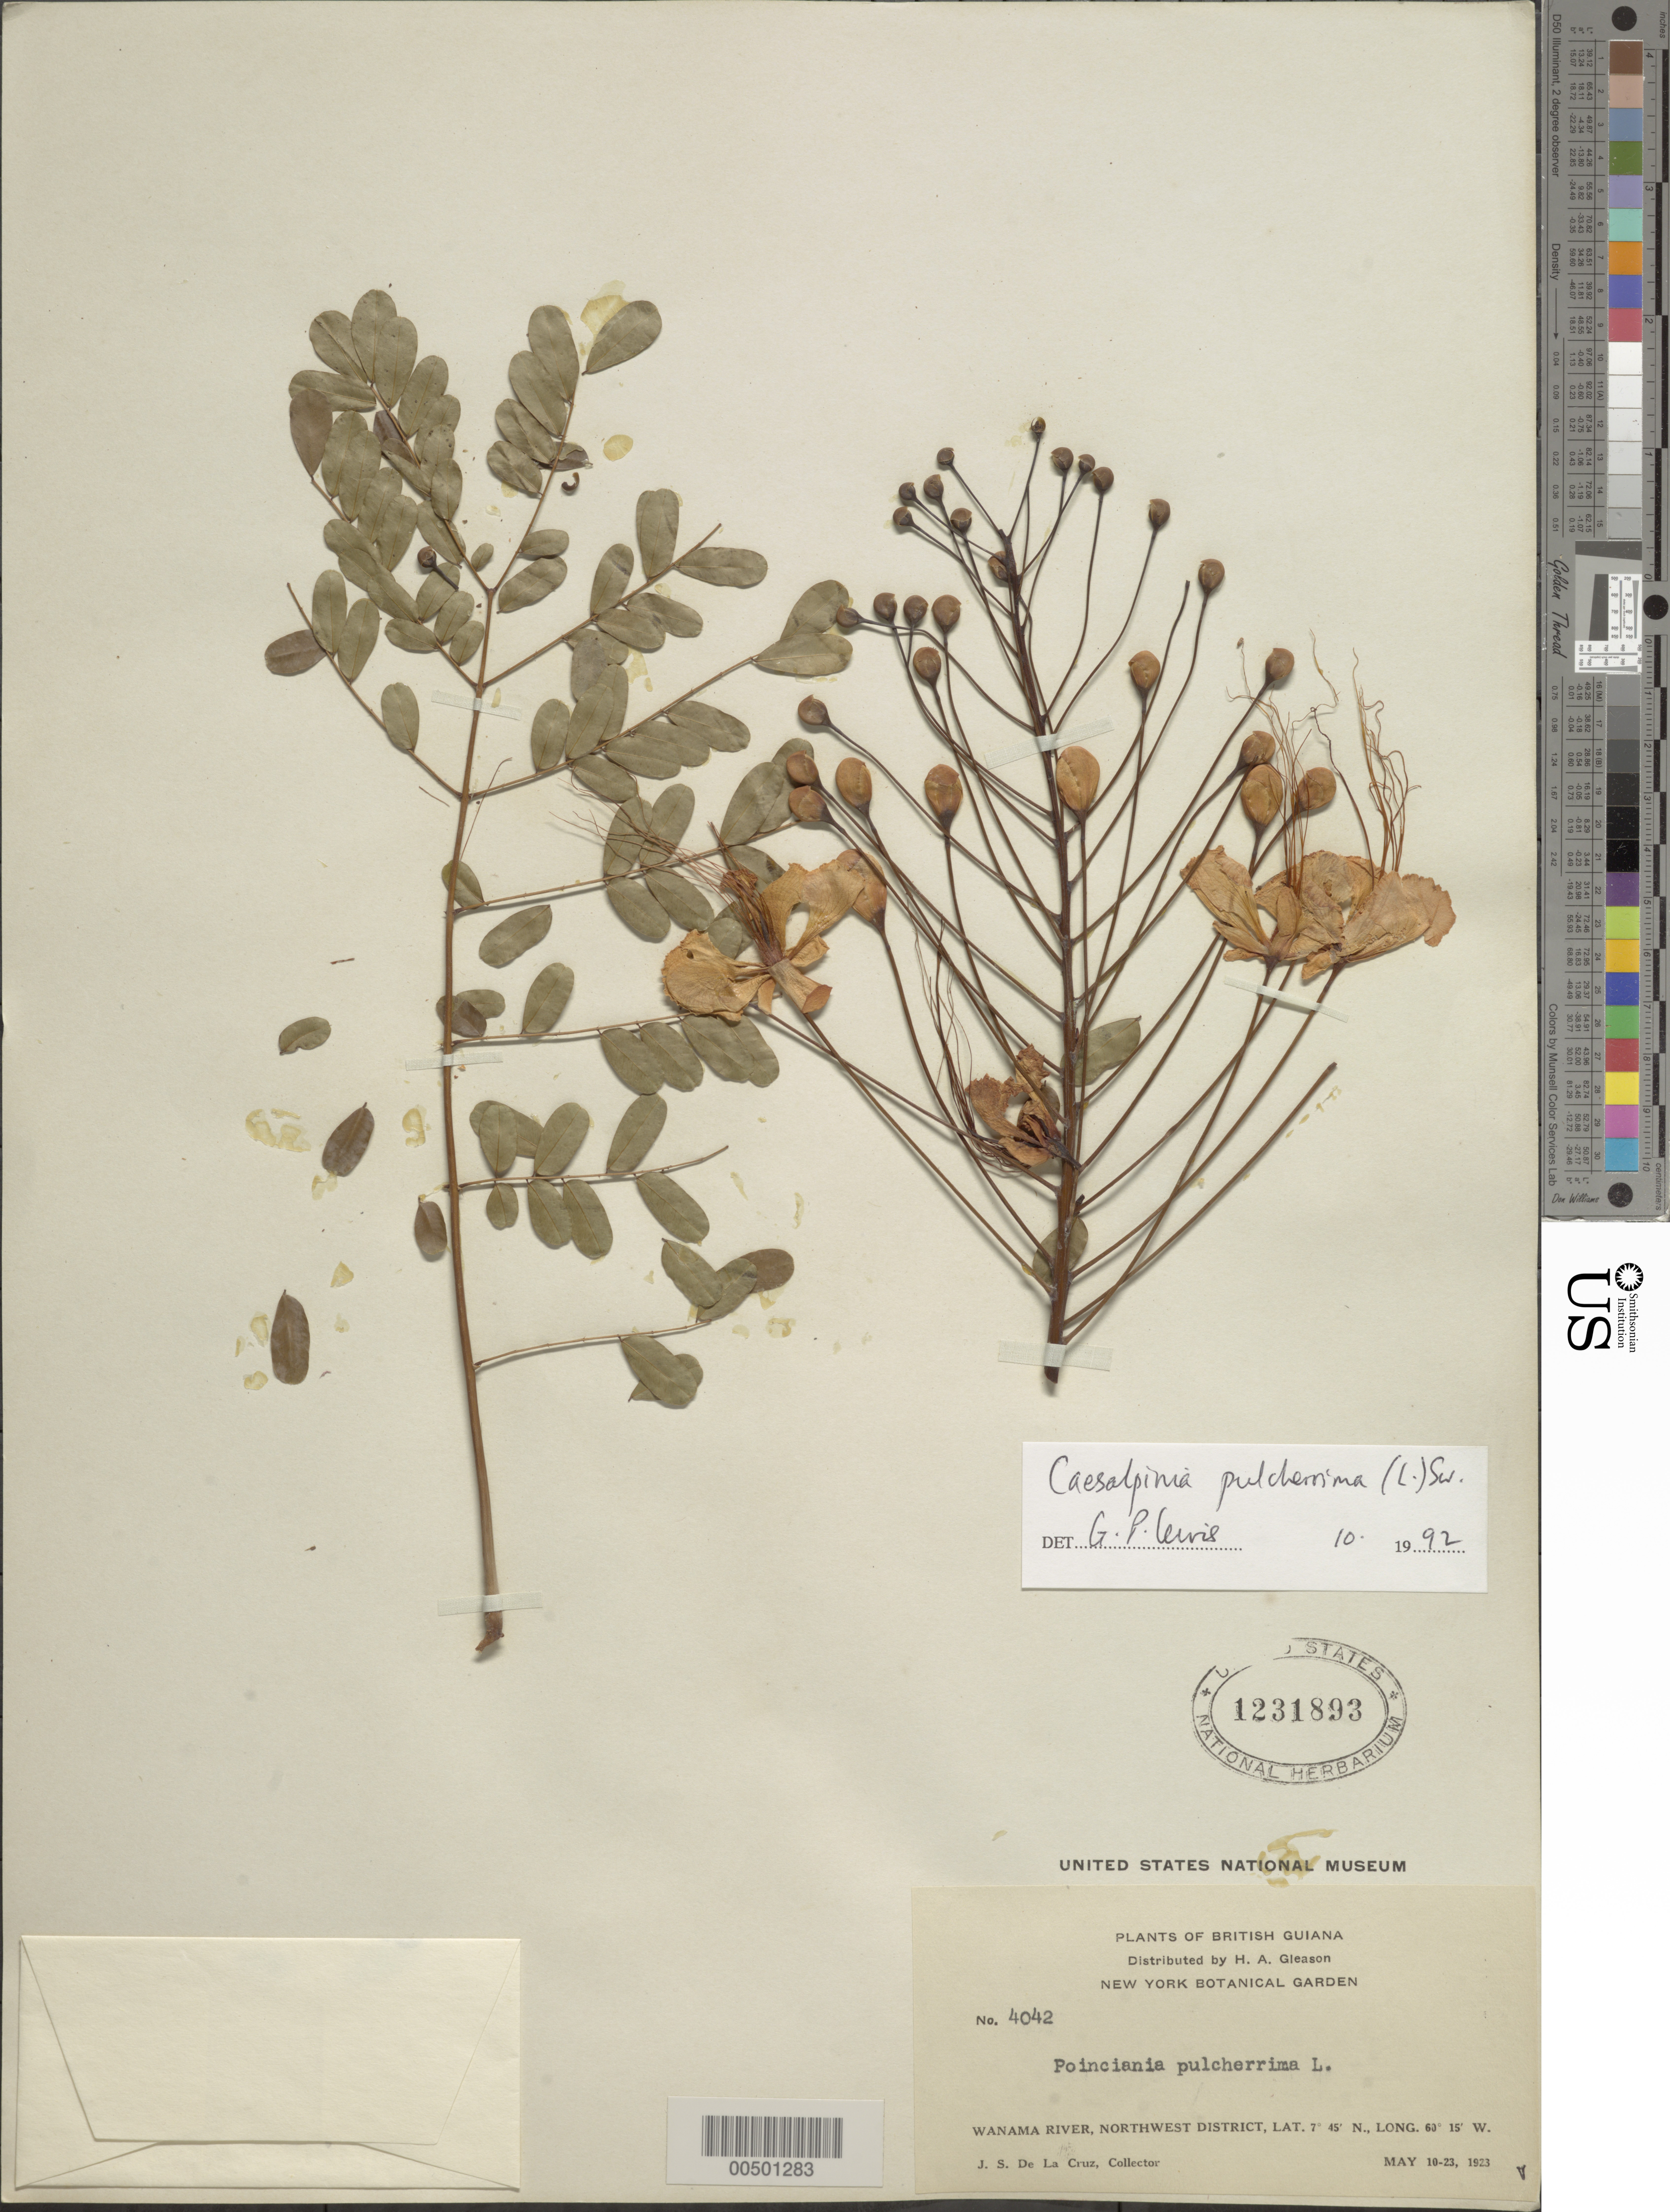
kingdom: Plantae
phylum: Tracheophyta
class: Magnoliopsida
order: Fabales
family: Fabaceae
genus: Caesalpinia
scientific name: Caesalpinia pulcherrima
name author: (L.) Sw.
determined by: Lewis, Gwilym P.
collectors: J. S. de la Cruz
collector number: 4042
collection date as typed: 10 May 1923 to 23 May 1923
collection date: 1923-05-10/1923-05-23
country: Guyana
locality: Wanama river, northwest district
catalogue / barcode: US 1231893